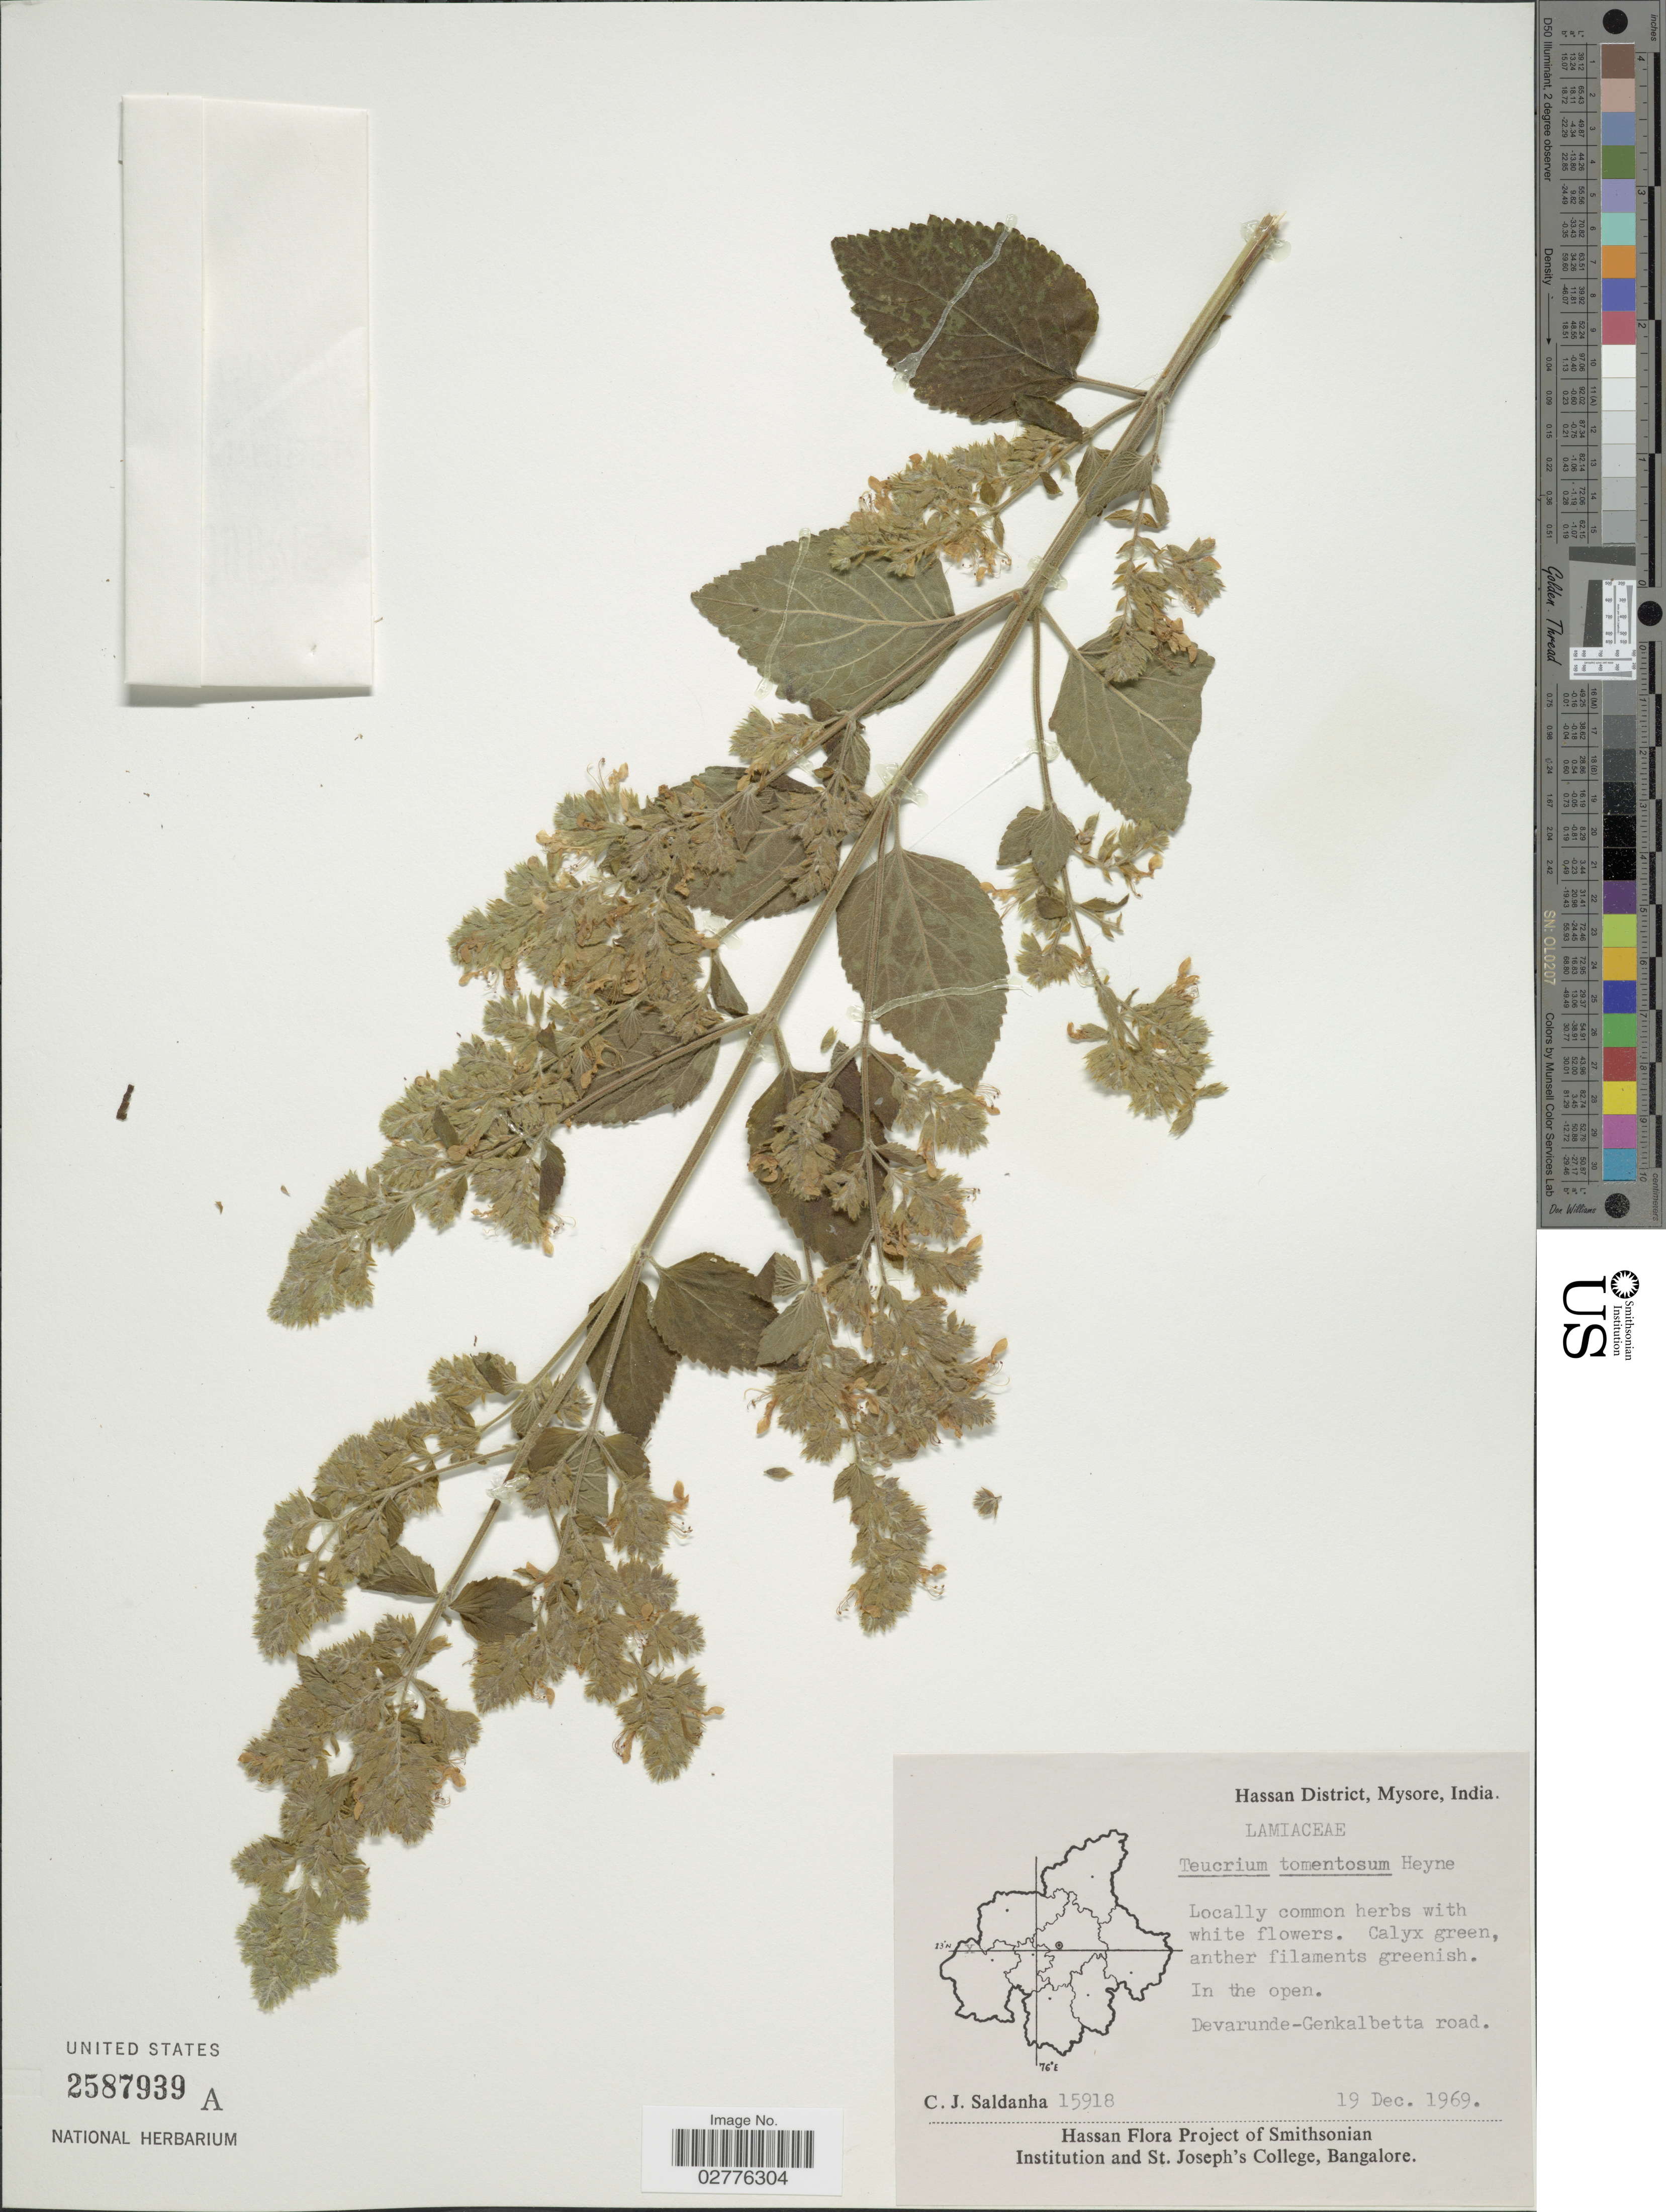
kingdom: Plantae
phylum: Tracheophyta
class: Magnoliopsida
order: Lamiales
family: Lamiaceae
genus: Teucrium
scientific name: Teucrium tomentosum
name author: Lam.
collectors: C. J. Saldanha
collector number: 15918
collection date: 1969-12-19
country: India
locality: Hassan District, Mysore, Devarunde-Genkalbetta road.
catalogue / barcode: US 2587939A